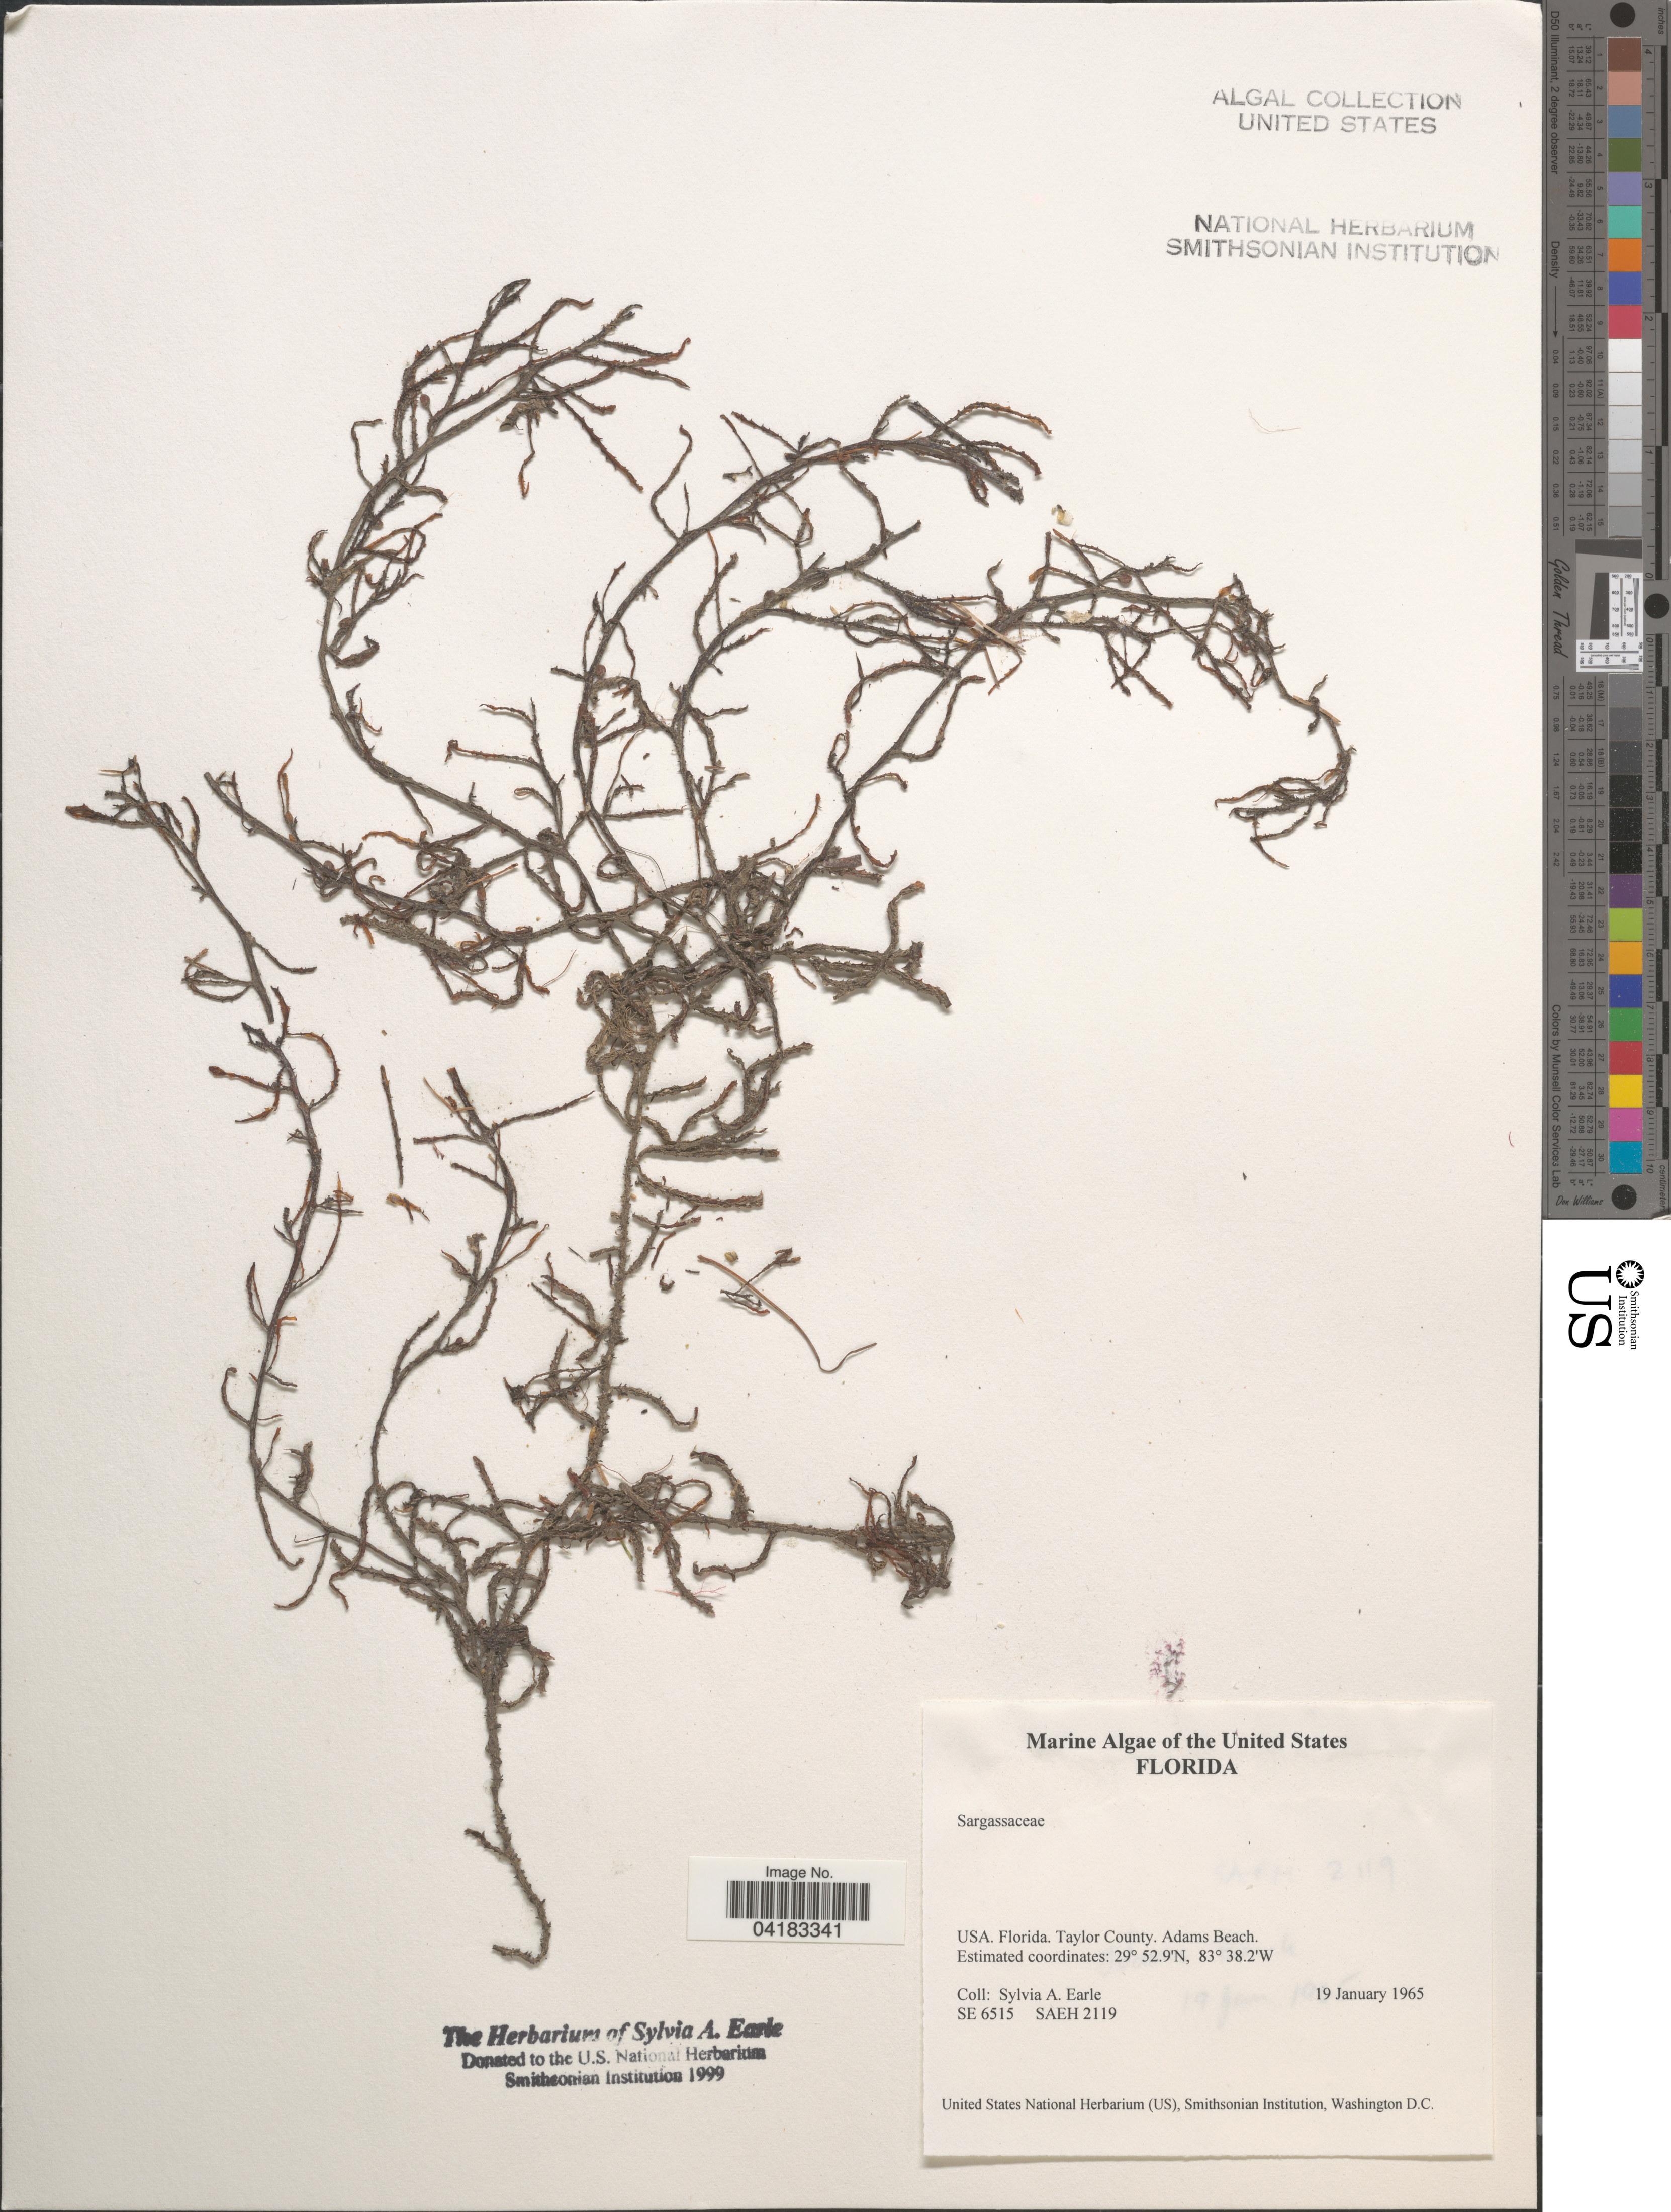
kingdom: Chromista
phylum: Ochrophyta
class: Phaeophyceae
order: Fucales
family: Sargassaceae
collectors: S. A. Earle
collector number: SE6515/SAEH2119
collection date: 1965-01-19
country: United States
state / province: Florida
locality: Taylor County. Adams Beach.